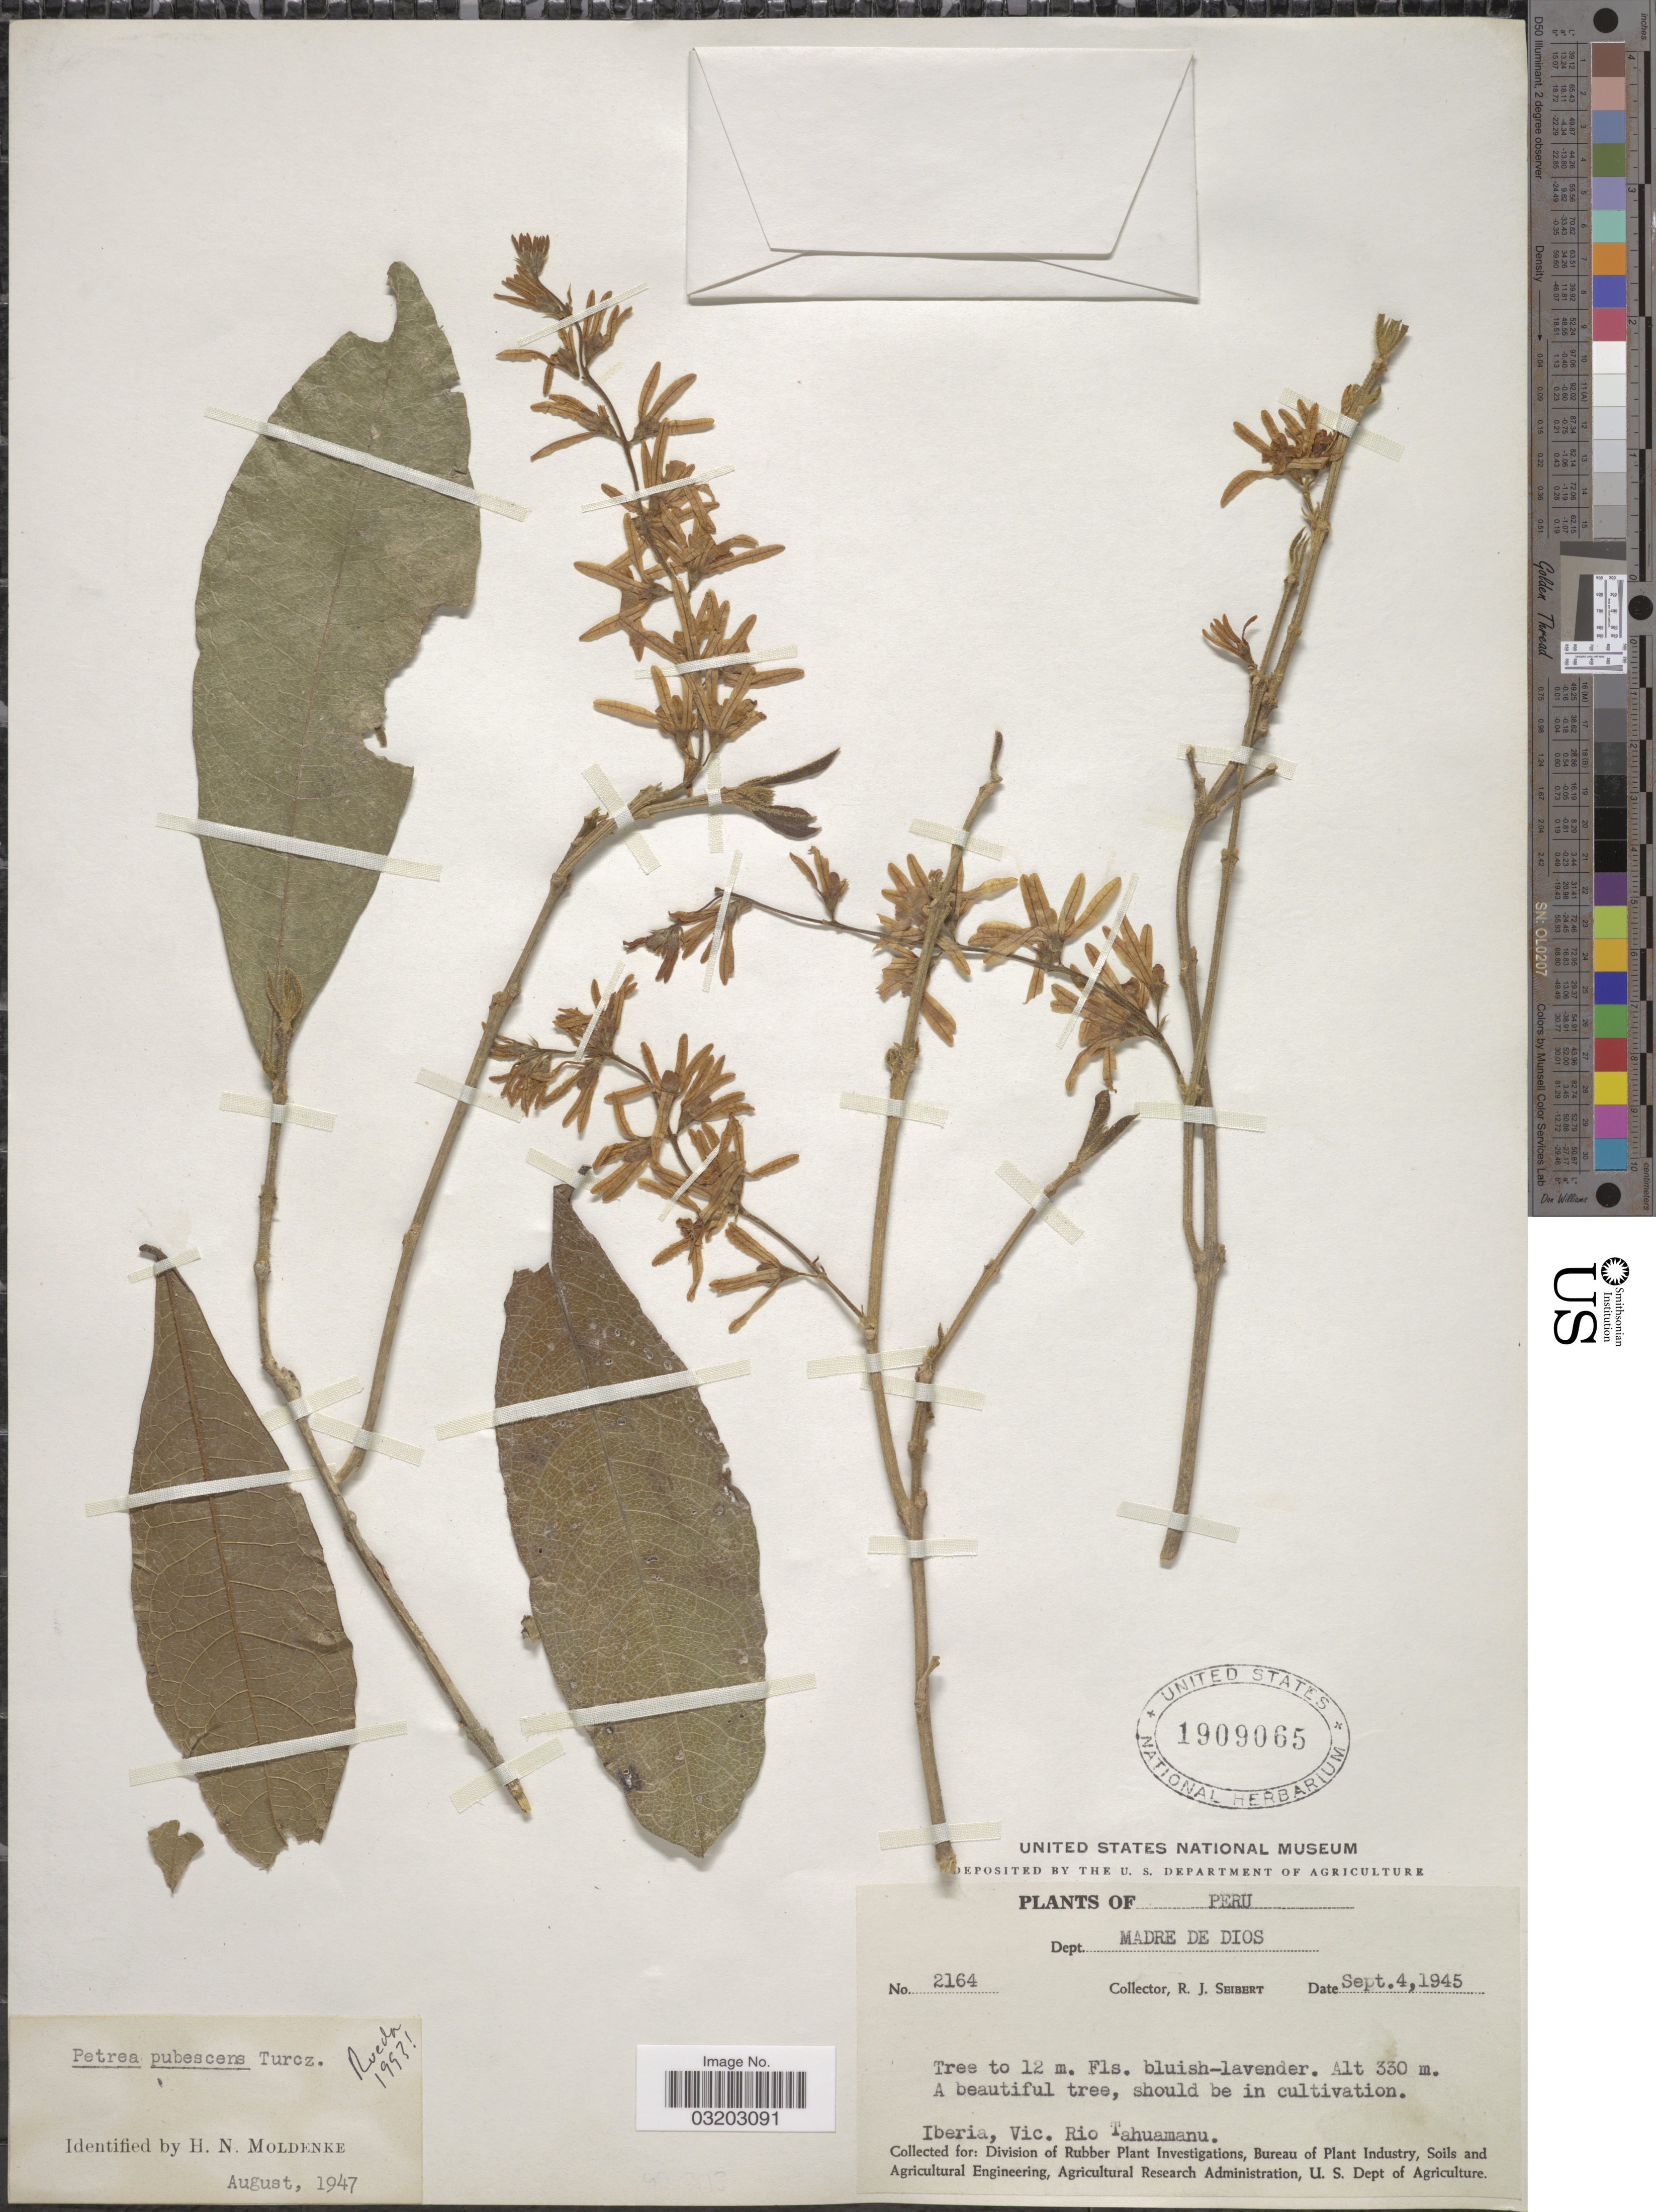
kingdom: Plantae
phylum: Tracheophyta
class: Magnoliopsida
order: Lamiales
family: Verbenaceae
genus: Petrea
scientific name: Petrea pubescens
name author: Turcz.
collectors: R. J. Seibert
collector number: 2164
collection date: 1945-09-04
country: Peru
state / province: Madre de Dios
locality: Iberia, Vic. Rio Tahuamanu.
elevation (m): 330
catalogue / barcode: US 1909065